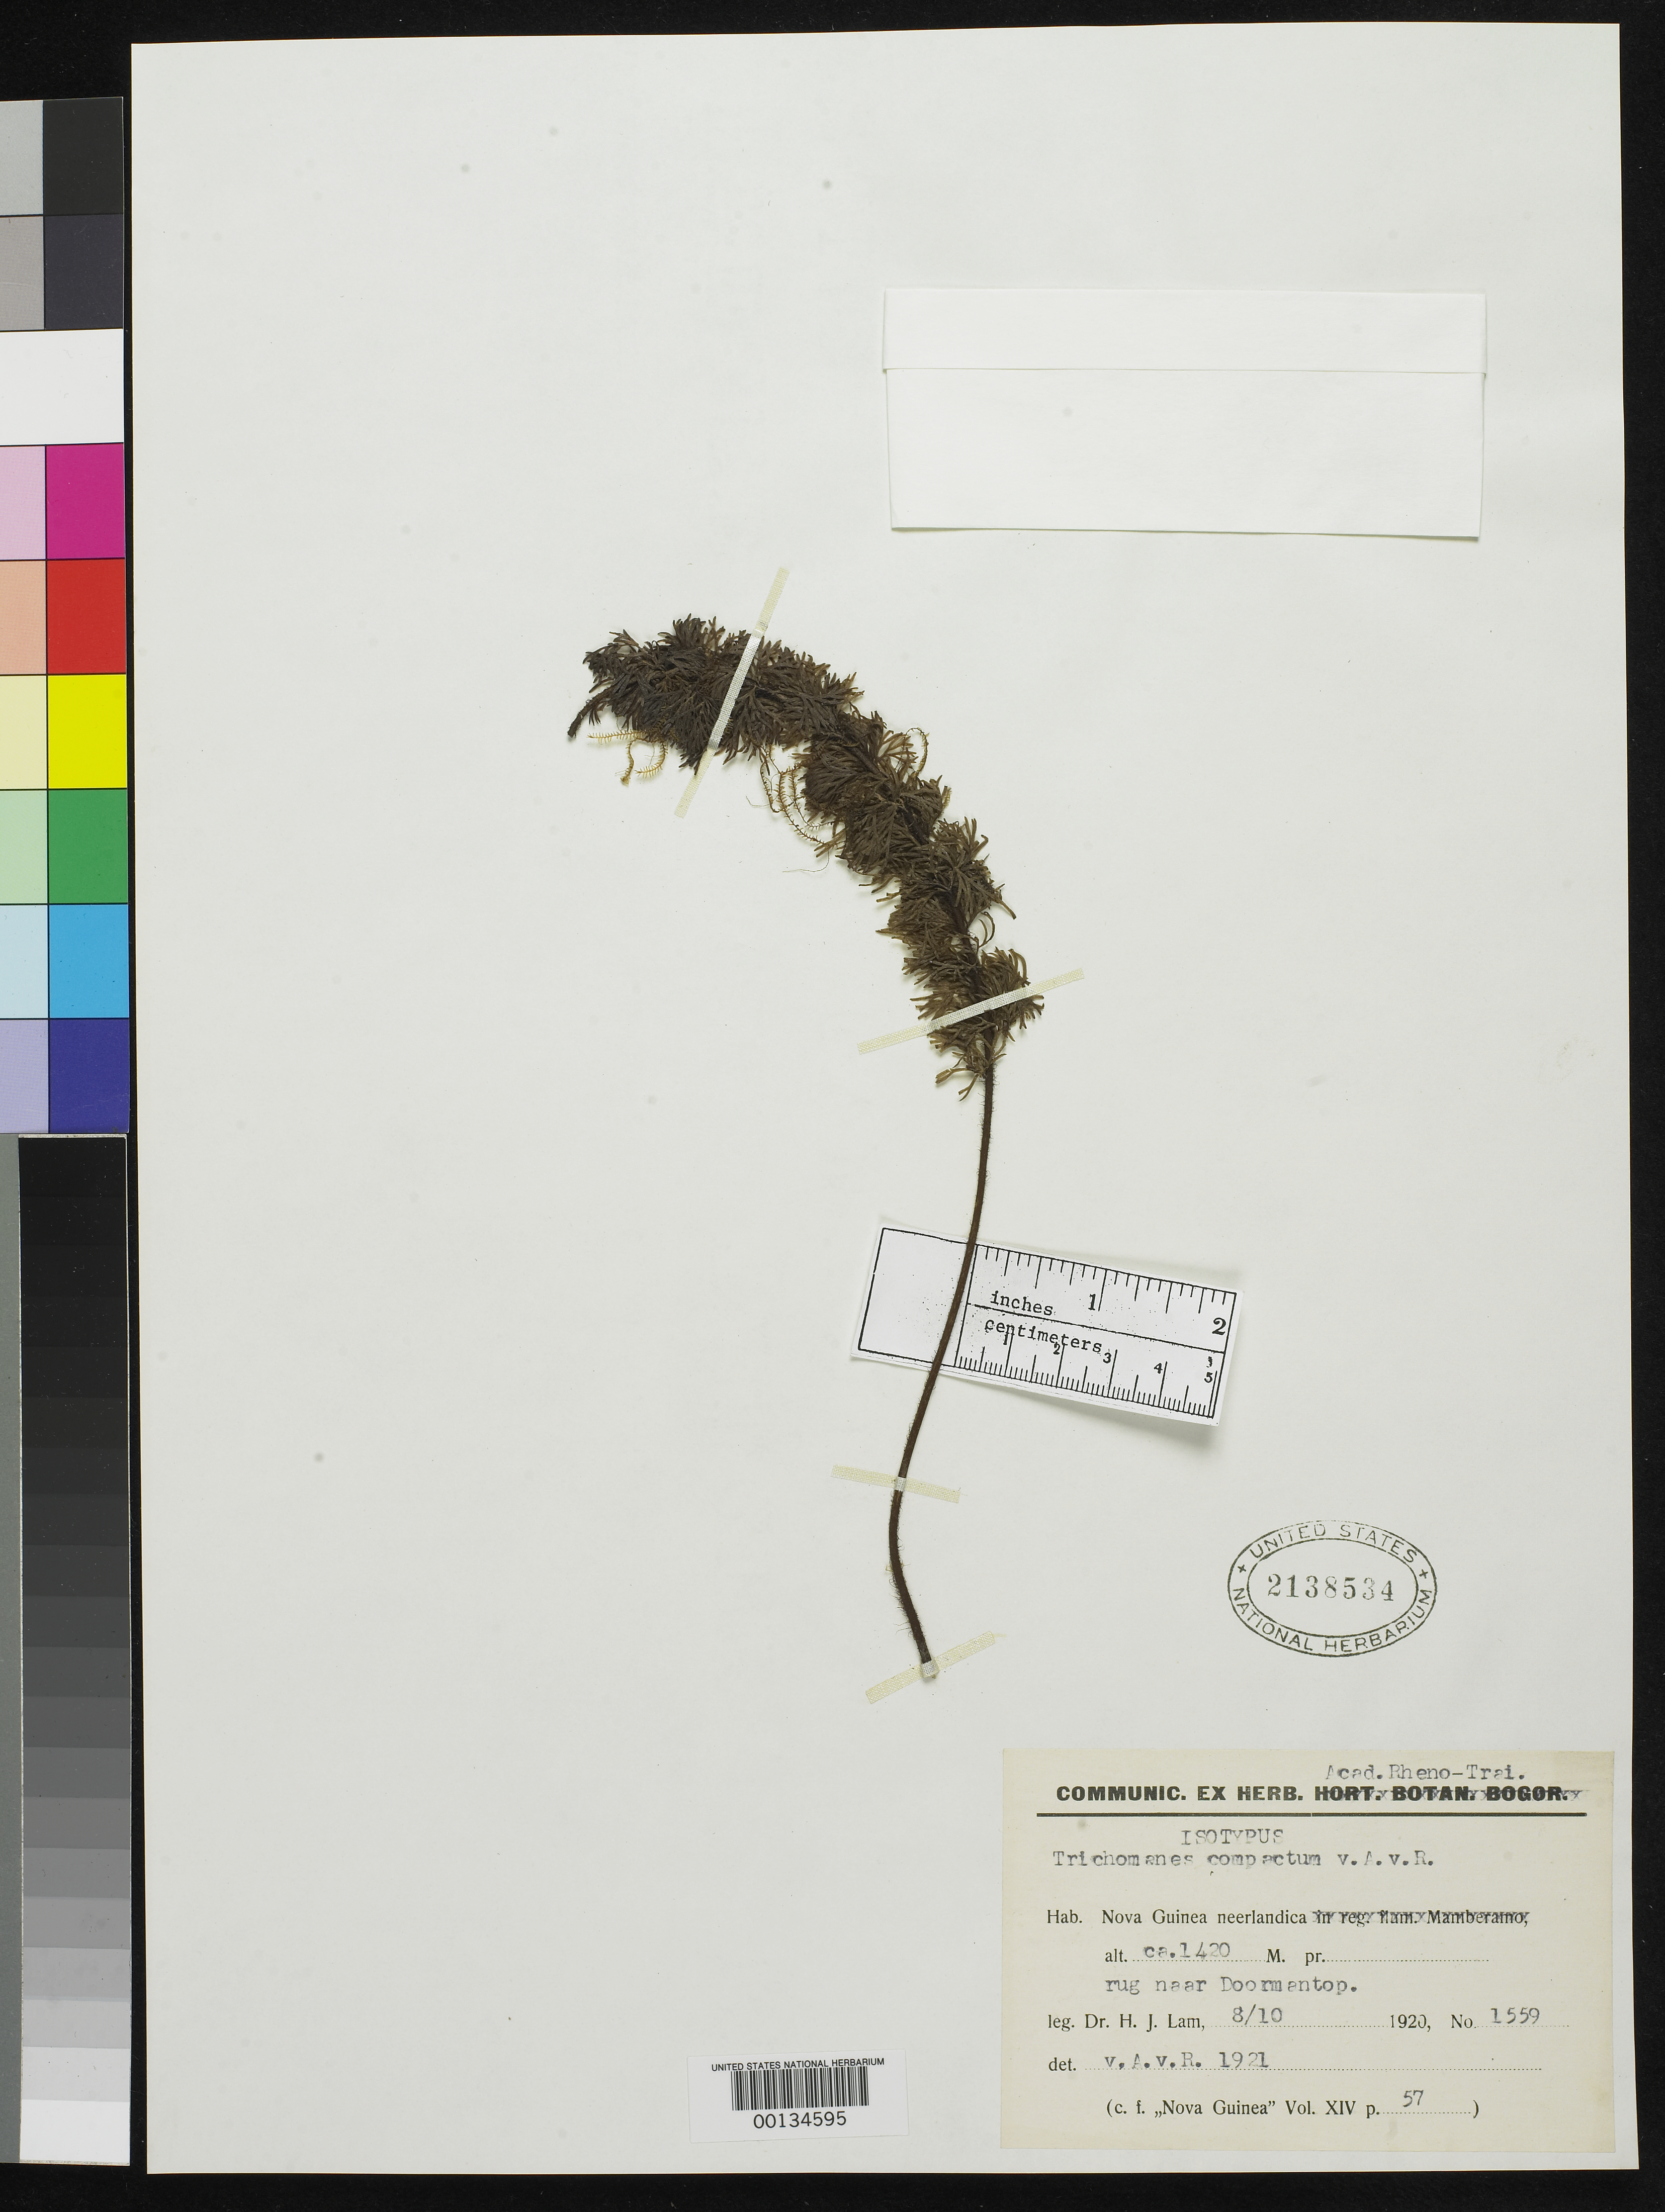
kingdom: Plantae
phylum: Tracheophyta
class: Polypodiopsida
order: Hymenophyllales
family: Hymenophyllaceae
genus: Trichomanes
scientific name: Trichomanes compactum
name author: Alderw.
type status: Isotype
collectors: H. J. Lam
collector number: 1559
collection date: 1920-09-21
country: Indonesia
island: New Guinea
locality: Nova Guinea neerlandica, pr. Doormanrivier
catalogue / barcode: US 2138534